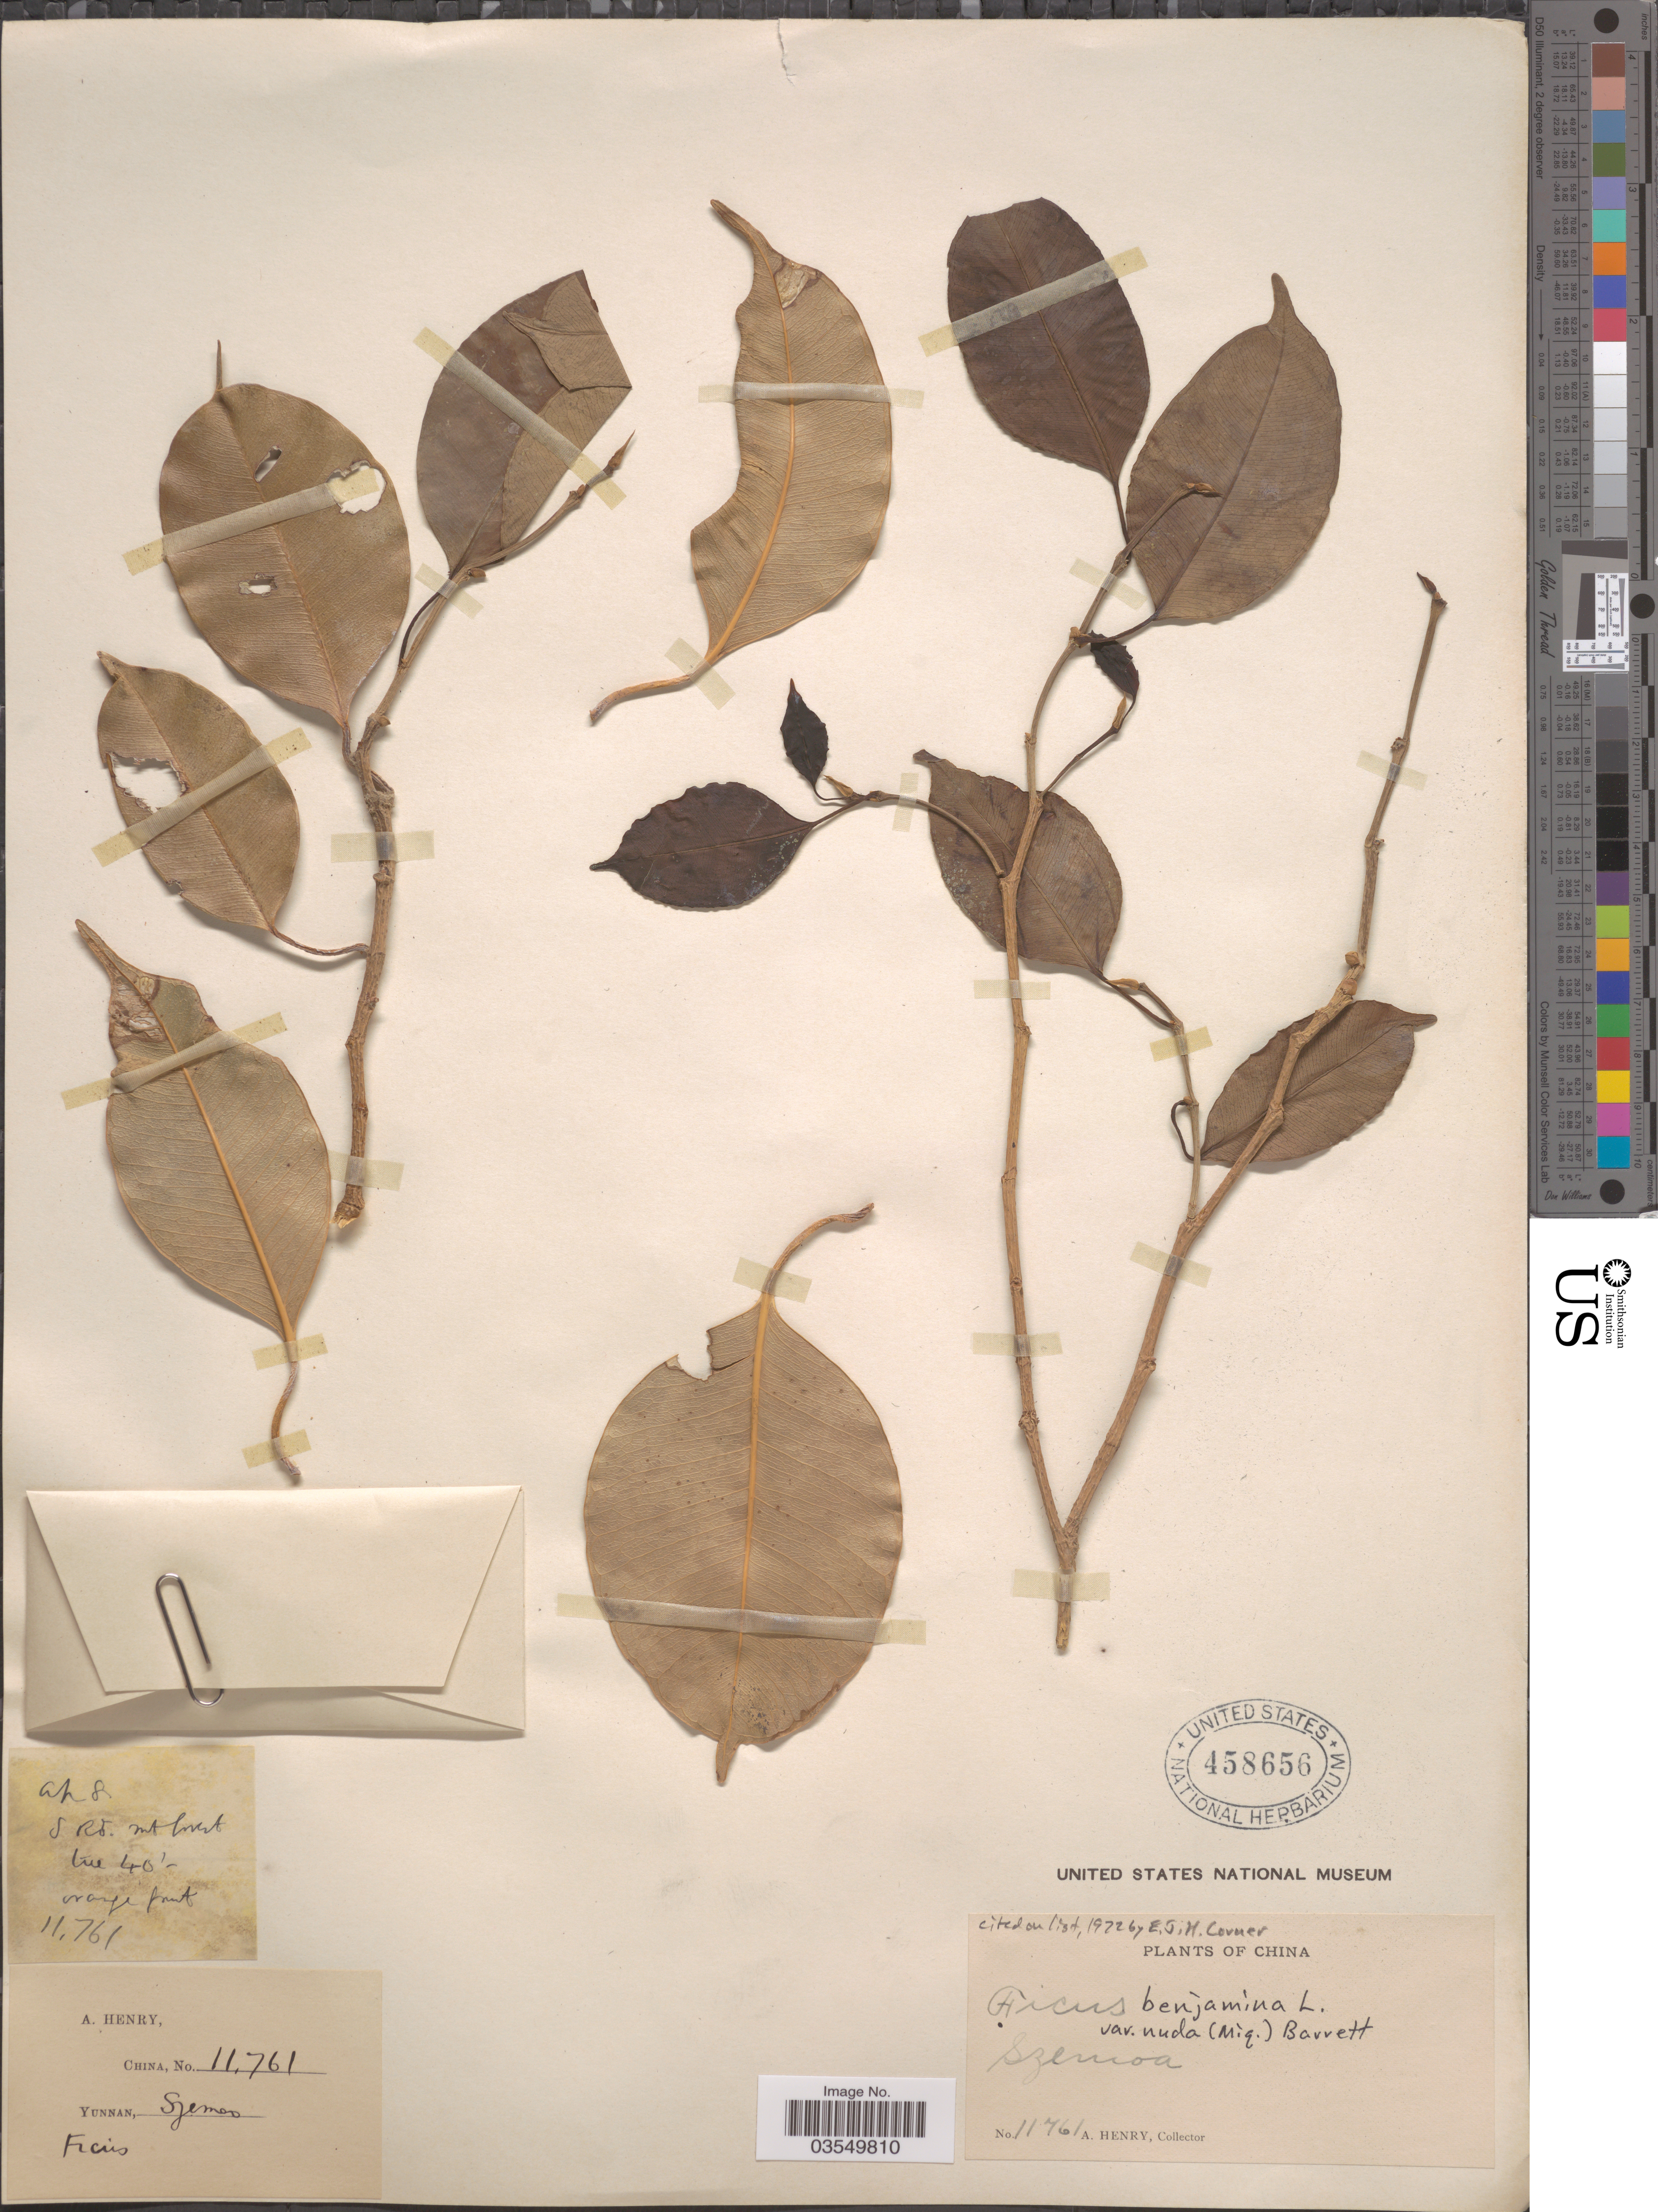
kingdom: Plantae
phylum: Tracheophyta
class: Magnoliopsida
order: Rosales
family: Moraceae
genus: Ficus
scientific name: Ficus benjamina var. nuda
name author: (Miq.) Barrett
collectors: A. Henry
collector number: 11761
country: China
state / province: Yunnan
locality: Szemoa.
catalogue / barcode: US 458656